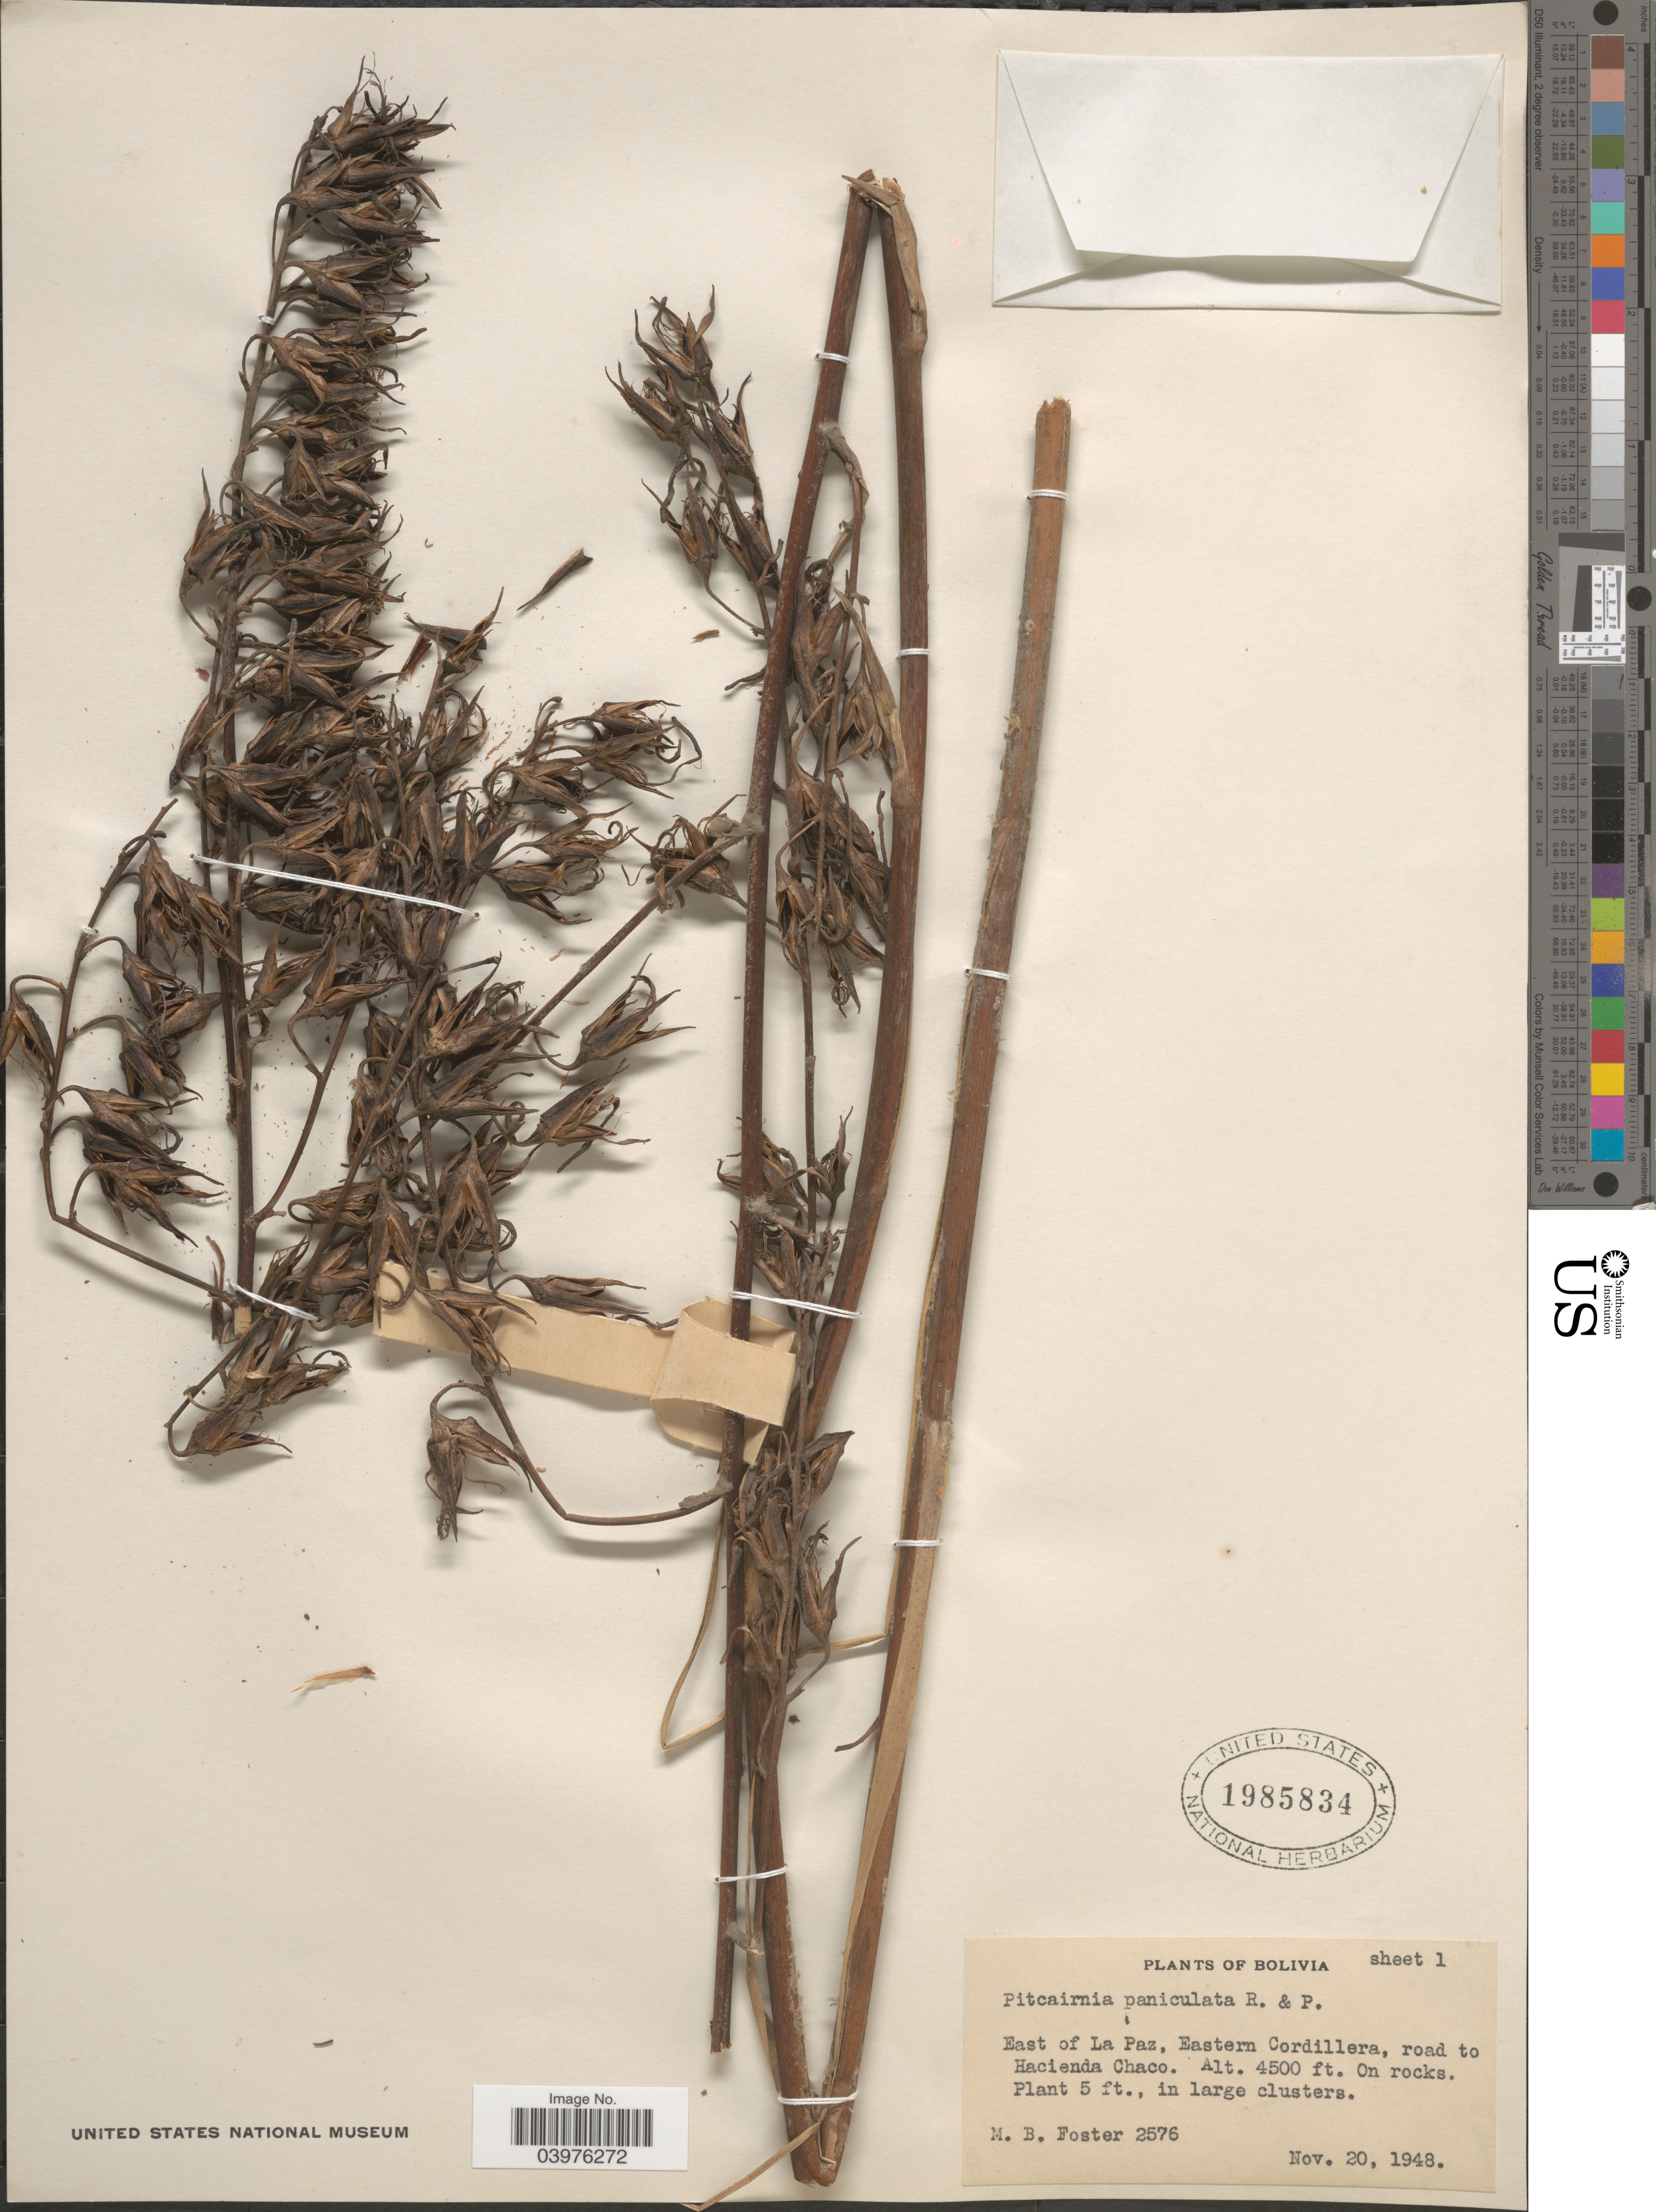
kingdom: Plantae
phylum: Tracheophyta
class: Liliopsida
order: Poales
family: Bromeliaceae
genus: Pitcairnia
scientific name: Pitcairnia paniculata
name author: (Ruiz & Pav.) Ruiz & Pav.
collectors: M. B. Foster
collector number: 2576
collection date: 1948-11-20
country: Bolivia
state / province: La Paz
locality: East of La Paz, Eastern Cordillera, road to Hacienda Chaco.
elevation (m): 1372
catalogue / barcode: US 1985834